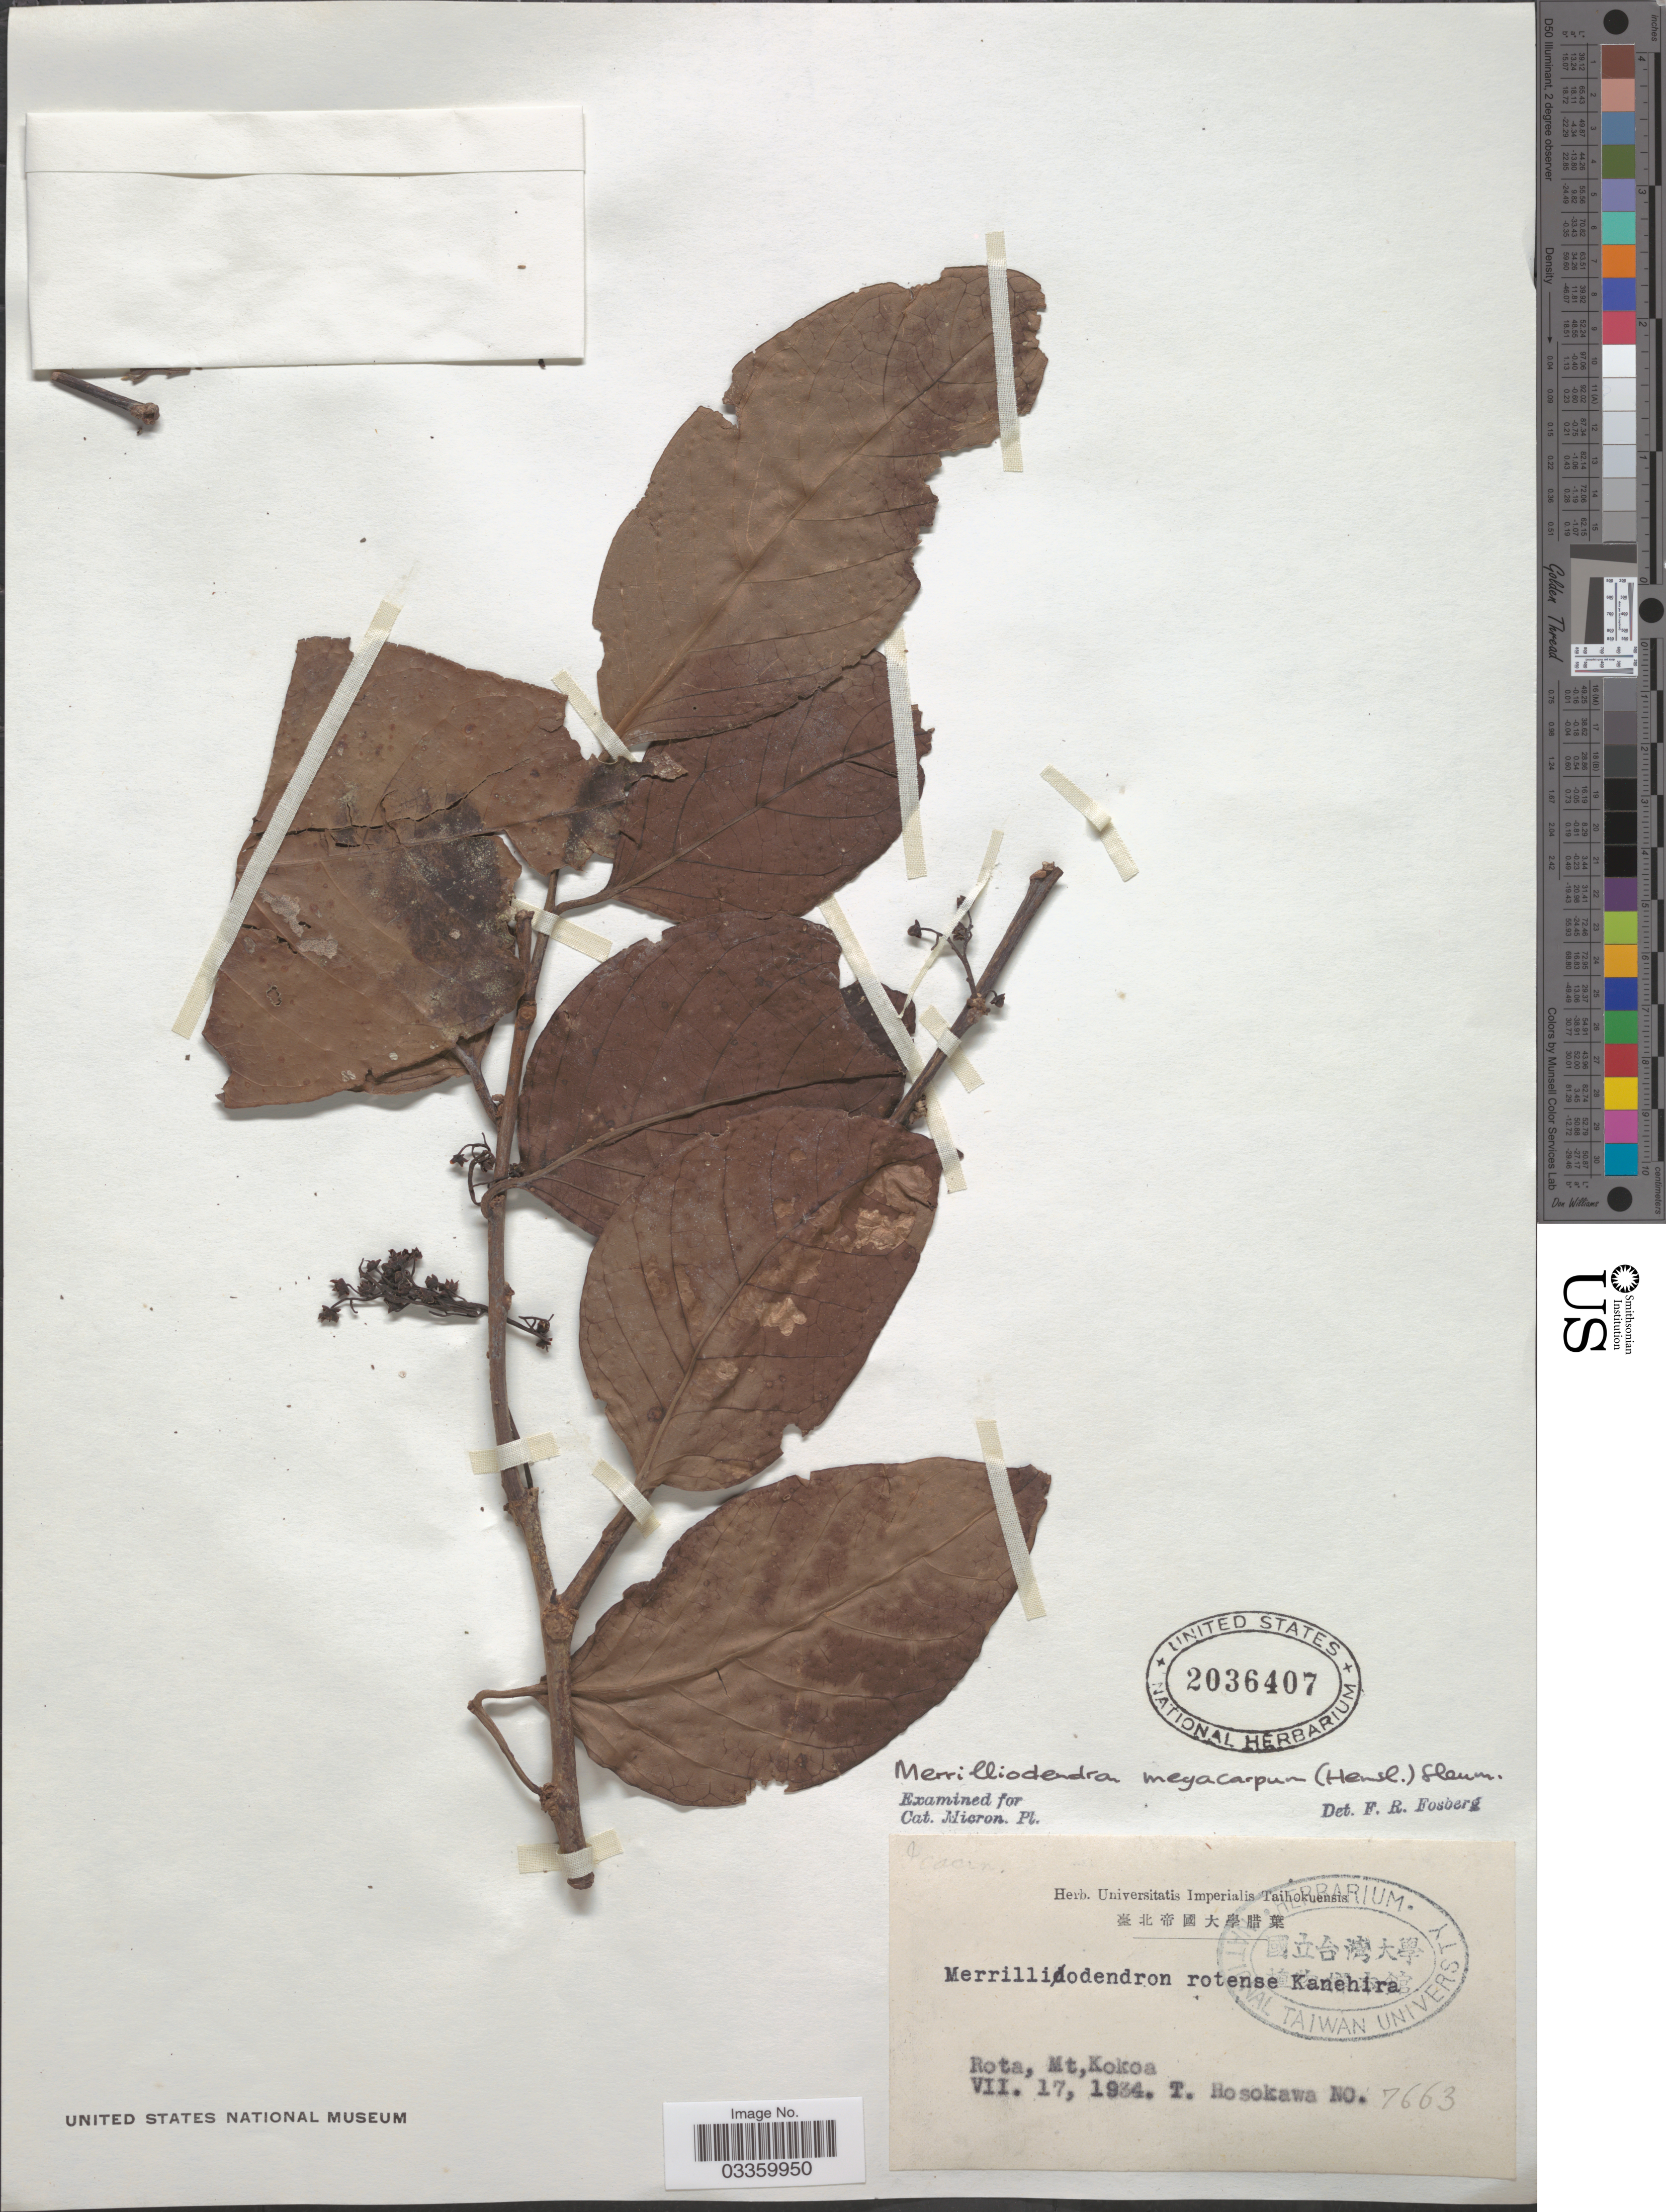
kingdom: Plantae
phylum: Tracheophyta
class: Magnoliopsida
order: Icacinales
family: Icacinaceae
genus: Merrilliodendron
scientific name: Merrilliodendron megacarpum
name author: (Hemsl.) Sleumer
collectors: T. Hosokawa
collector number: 7663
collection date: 1934-07-17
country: Northern Mariana Islands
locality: Rota, Mt. Kokoa.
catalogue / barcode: US 2036407